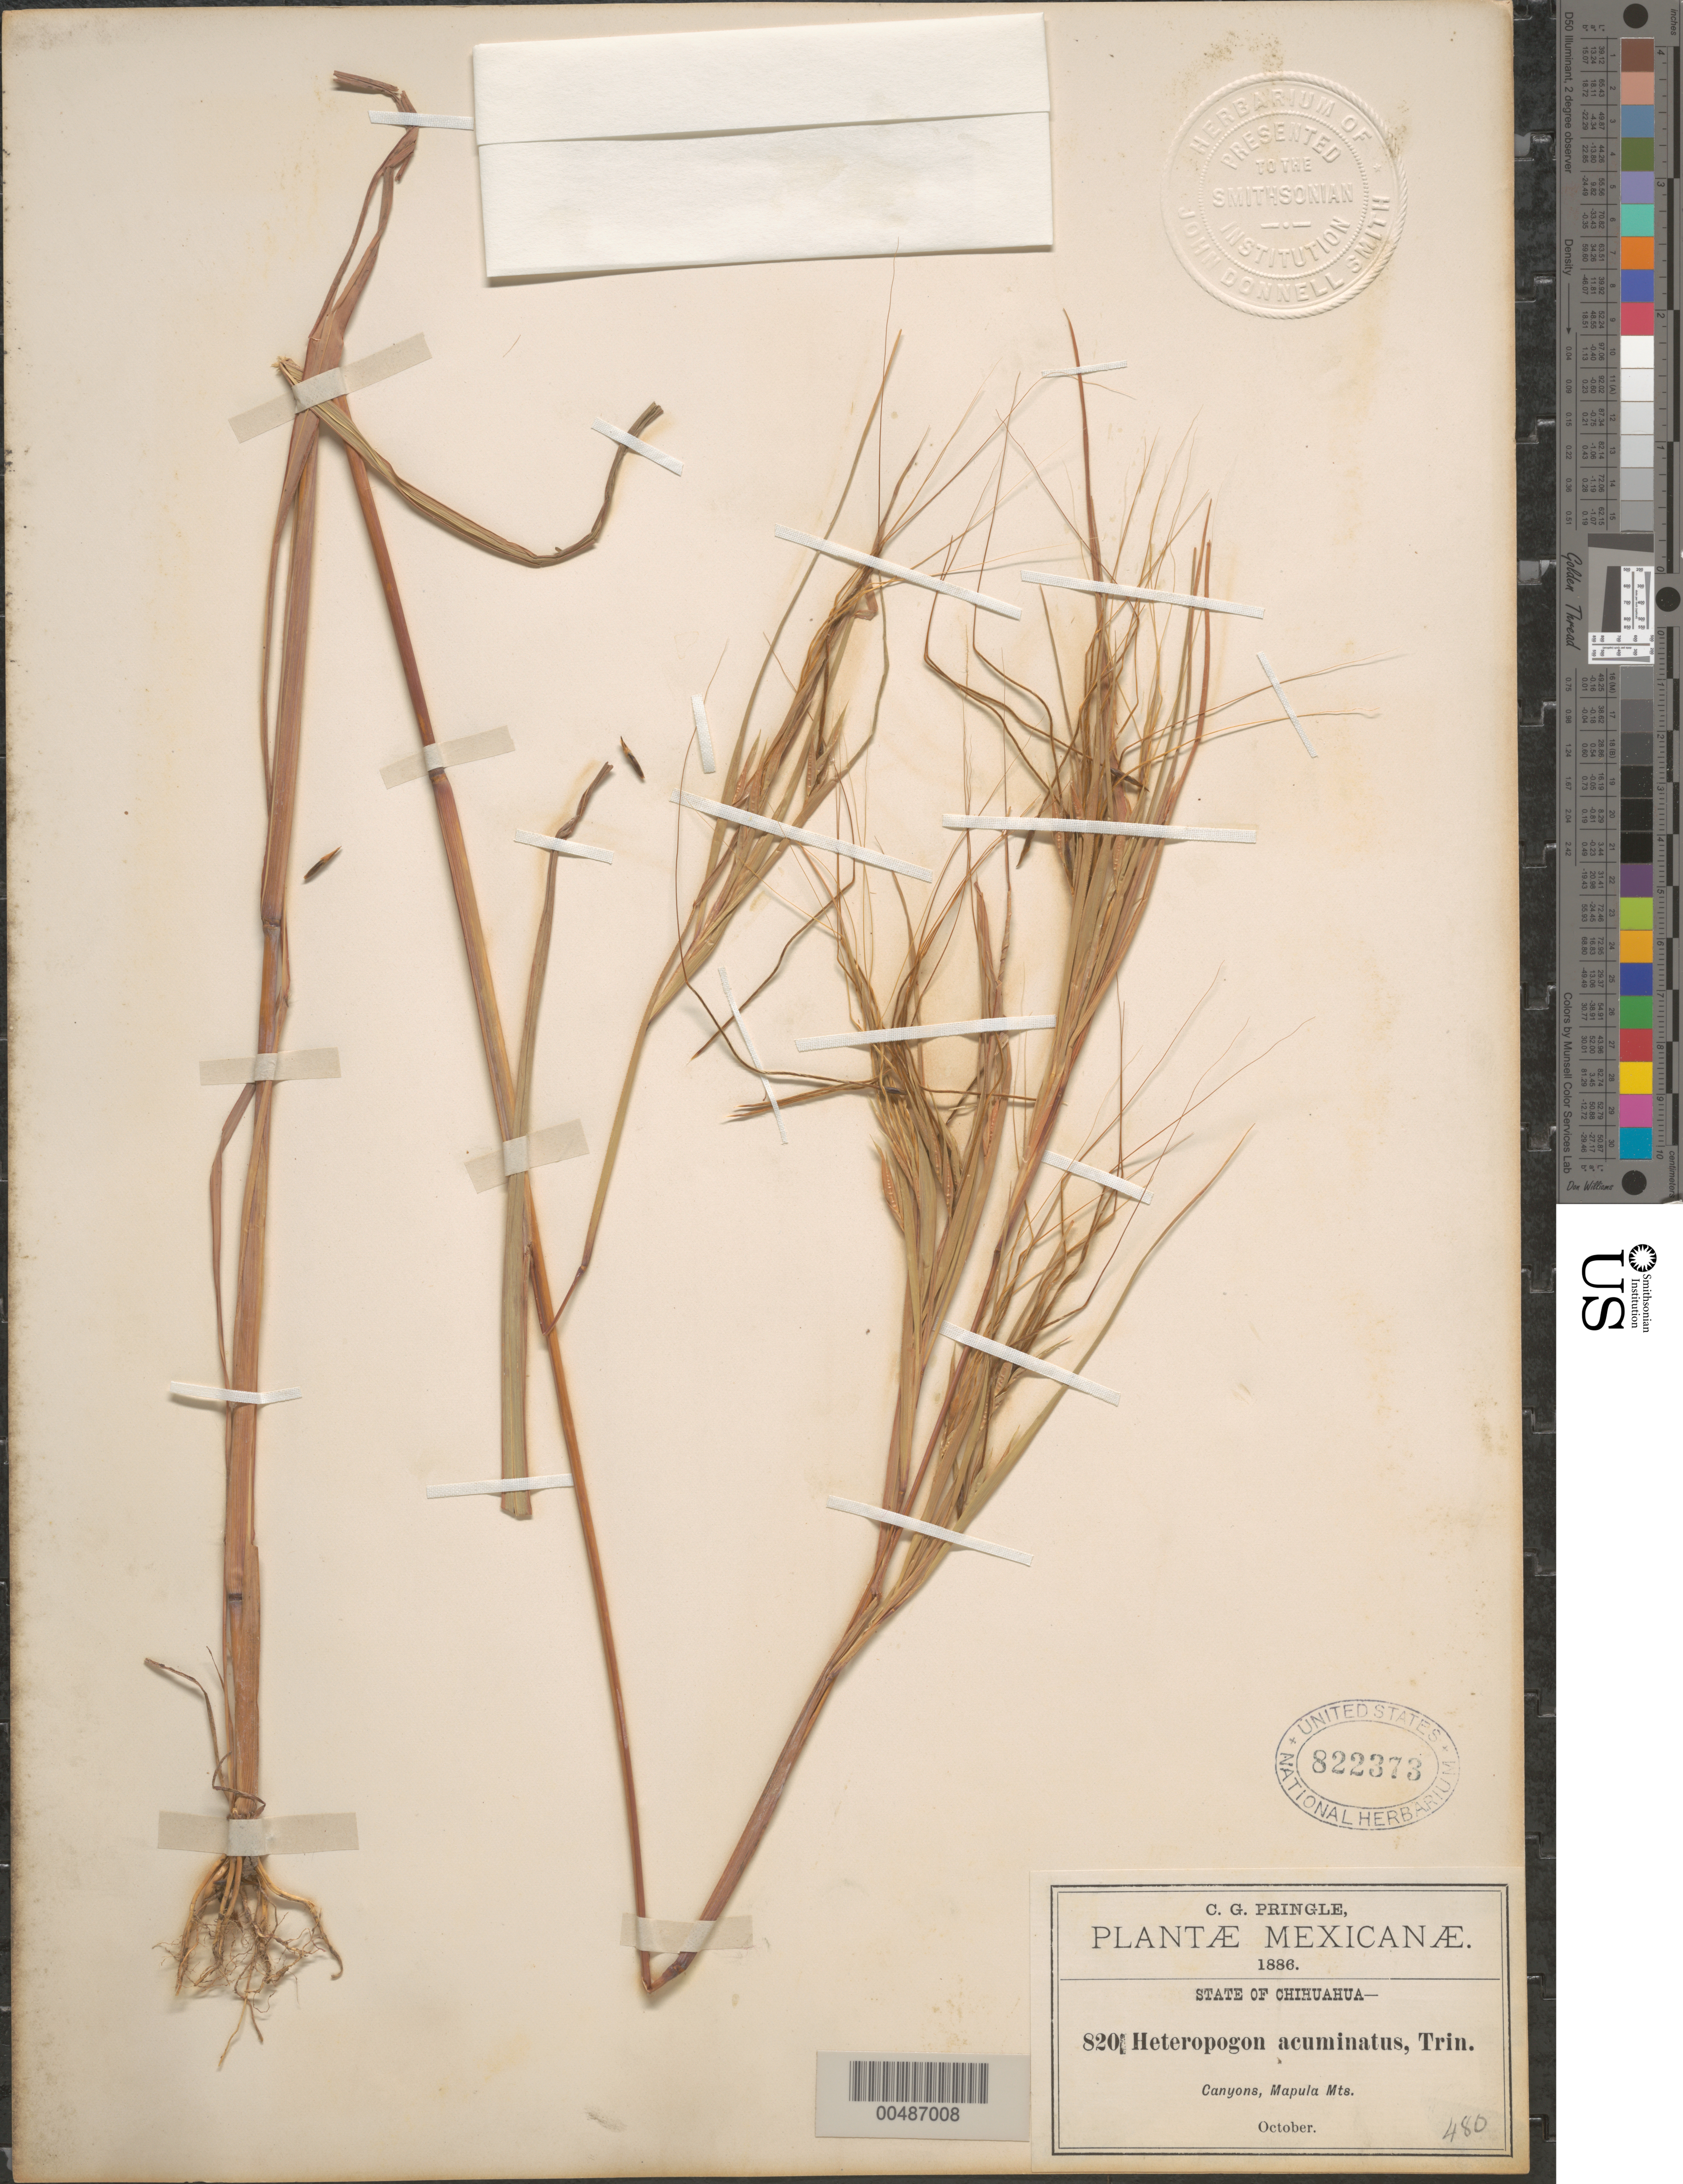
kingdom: Plantae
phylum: Tracheophyta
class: Liliopsida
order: Poales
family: Poaceae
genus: Heteropogon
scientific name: Heteropogon acuminatus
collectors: C. G. Pringle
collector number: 8201 (480)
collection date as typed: Oct 1886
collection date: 1886-10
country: Mexico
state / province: Chihuahua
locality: Mapula Mts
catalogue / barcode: US 822373